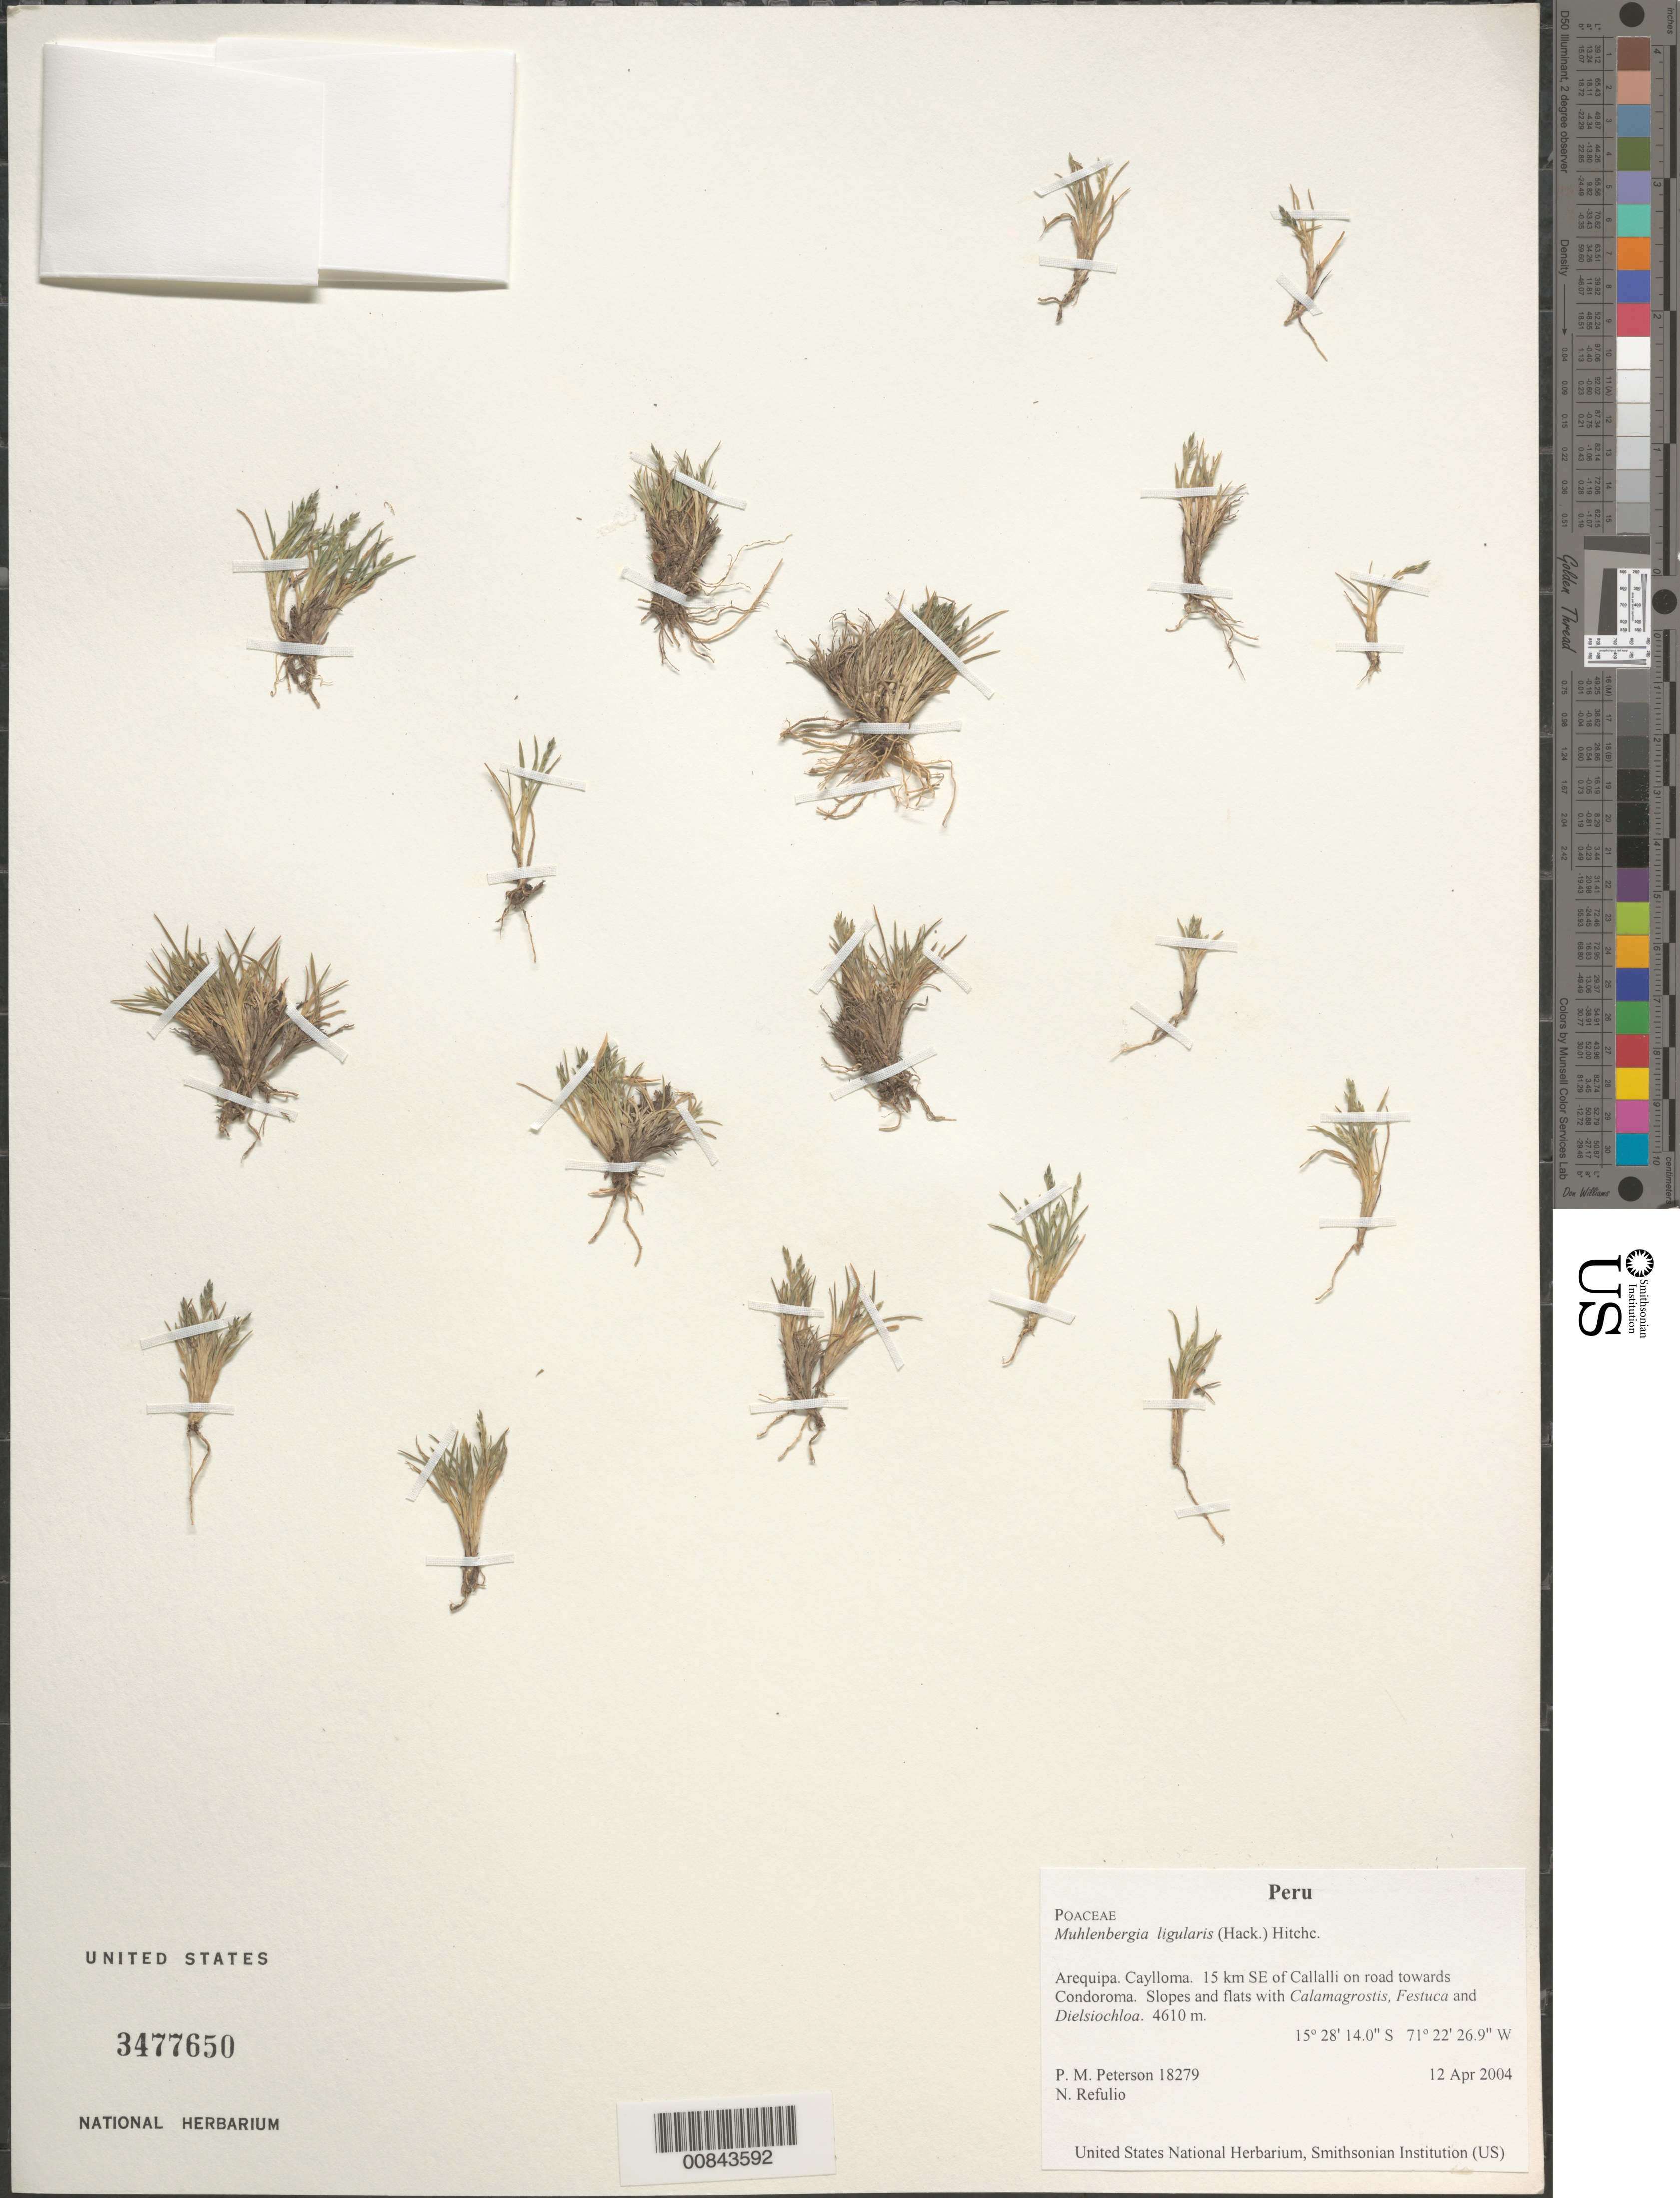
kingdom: Plantae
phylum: Tracheophyta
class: Liliopsida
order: Poales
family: Poaceae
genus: Muhlenbergia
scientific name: Muhlenbergia ligularis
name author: (Hack.) Hitchc.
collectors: P. M. Peterson & N. Refulio-Rodríguez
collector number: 18279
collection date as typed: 12 Apr 2004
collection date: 2004-04-12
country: Peru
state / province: Arequipa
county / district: Caylloma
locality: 15 km SE of Callalli on road towards Condoroma. Slopes and flats with Calamagrostis, Festuca and Dielsiochloa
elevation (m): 4610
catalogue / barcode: US 3477650